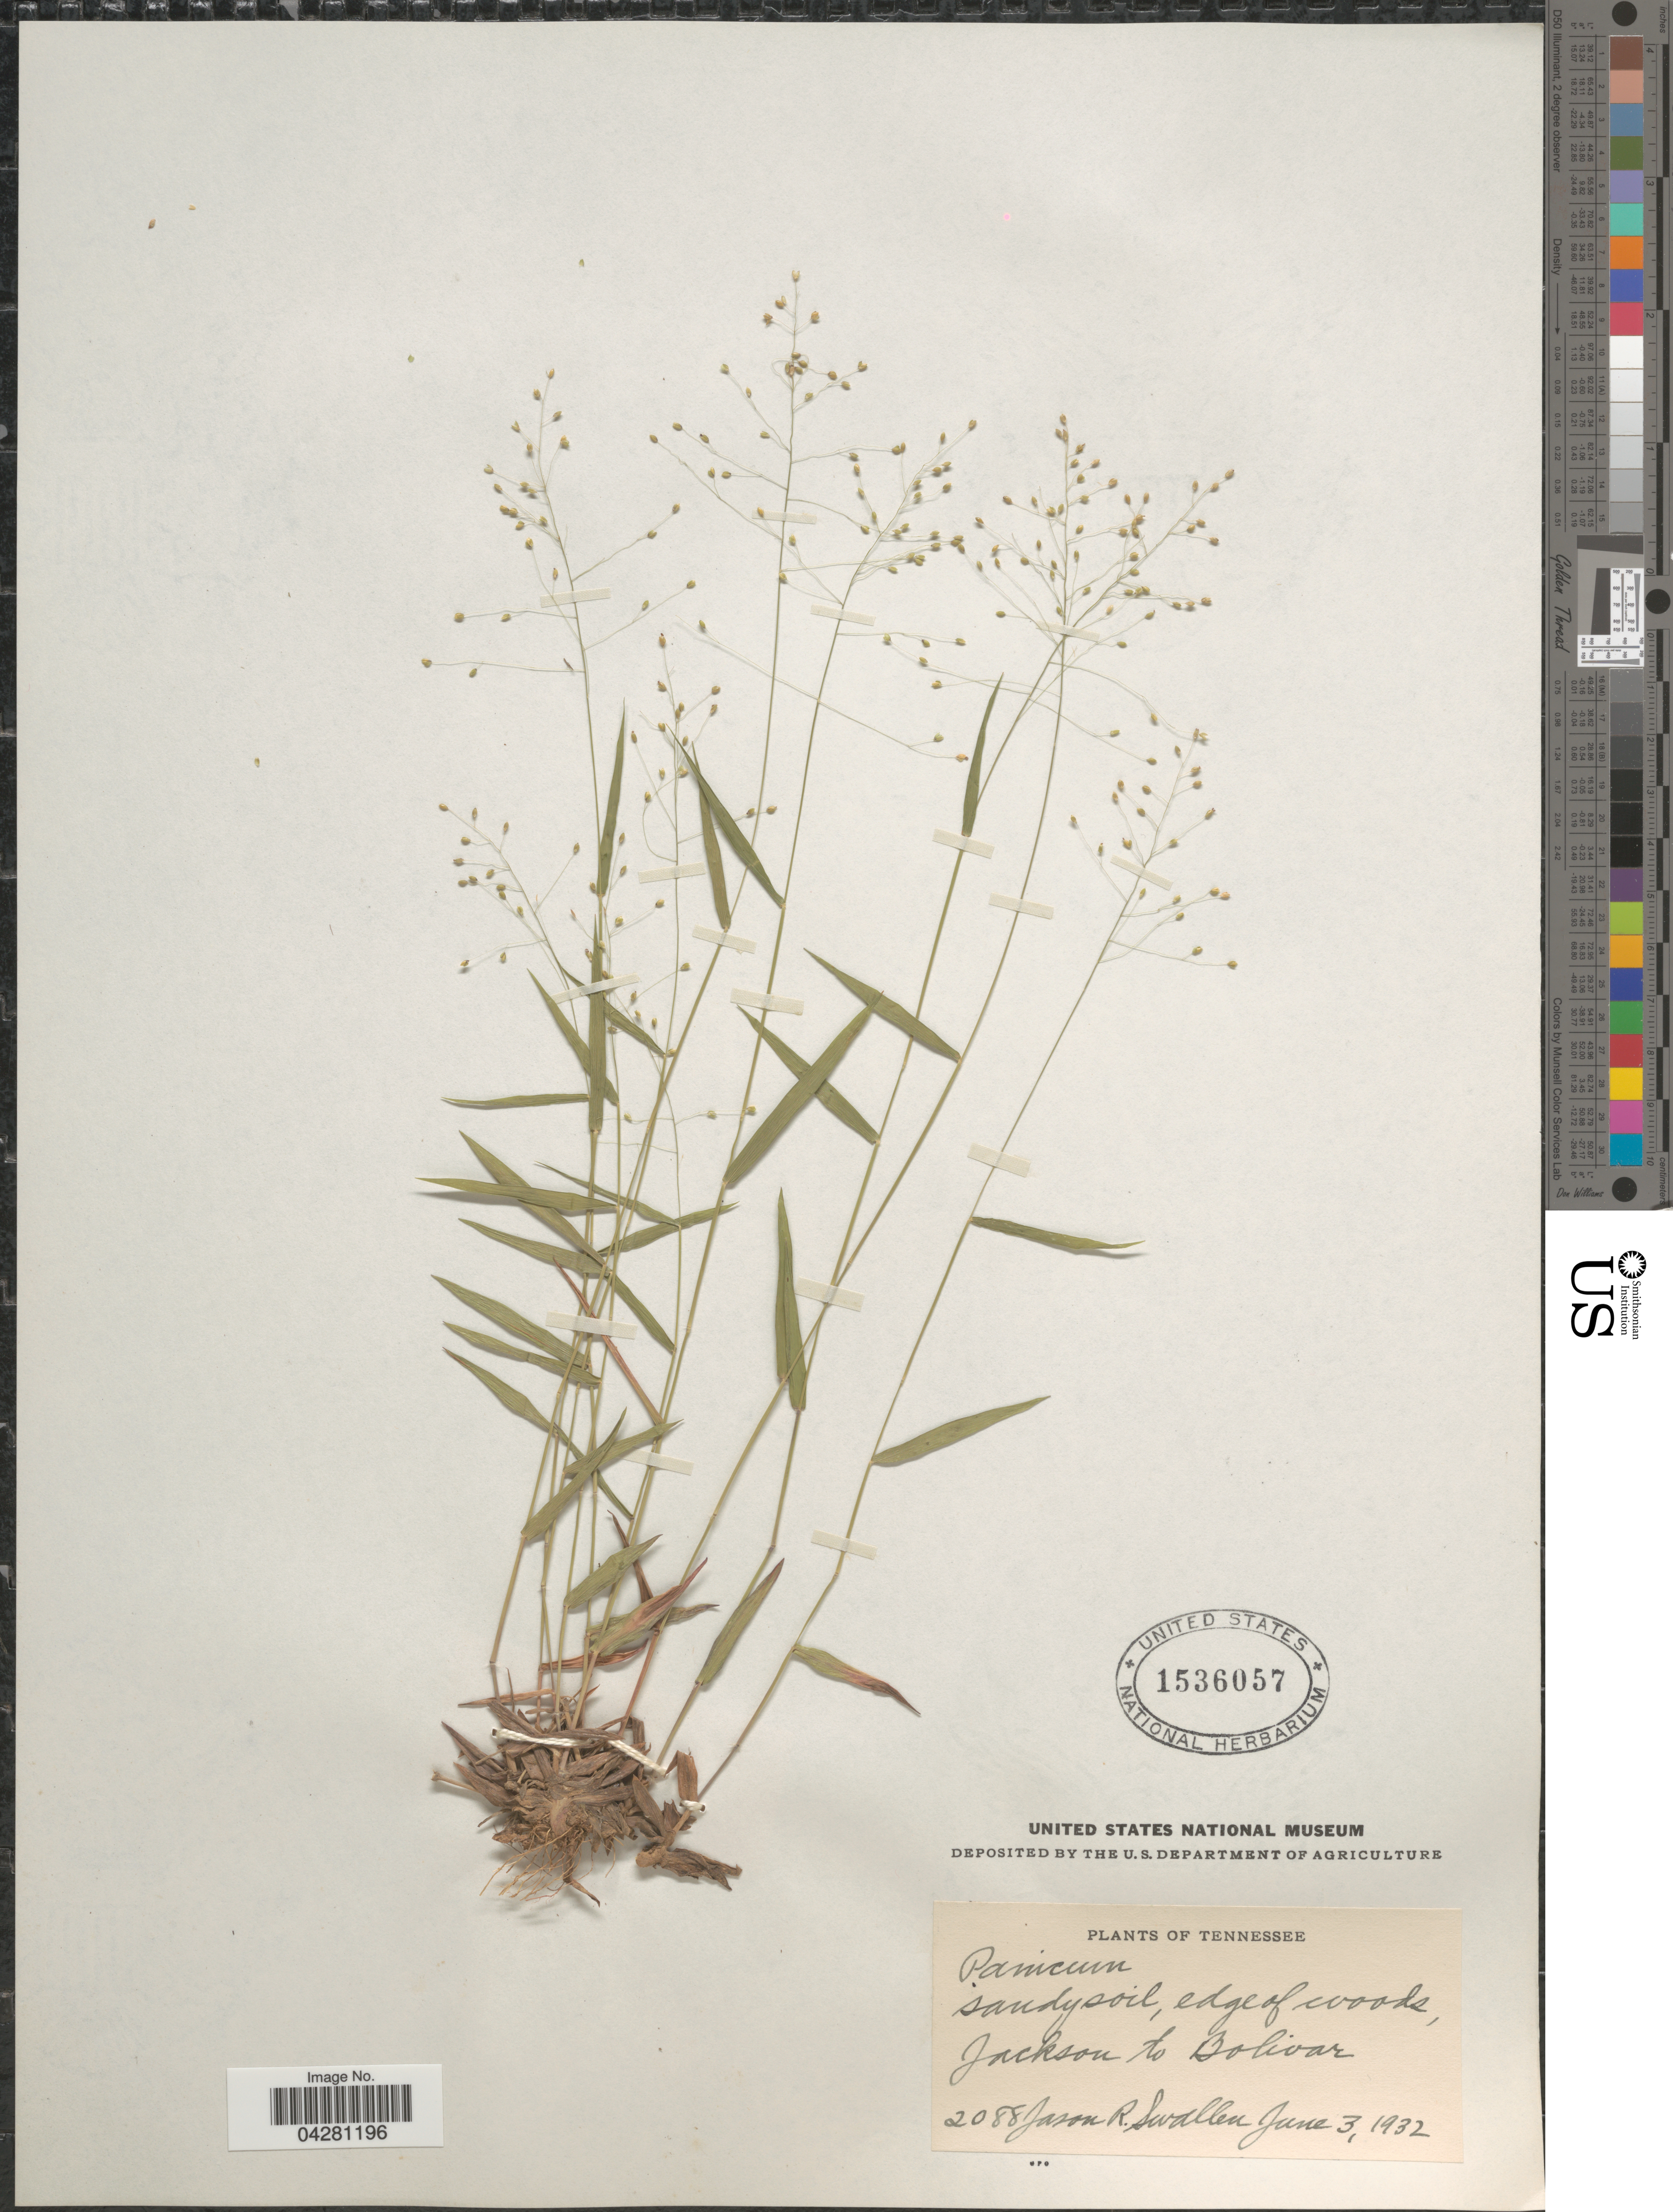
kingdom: Plantae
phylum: Tracheophyta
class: Liliopsida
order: Poales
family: Poaceae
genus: Dichanthelium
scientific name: Dichanthelium dichotomum var. dichotomum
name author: (L.) Gould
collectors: J. R. Swallen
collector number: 2088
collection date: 1932-06-03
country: United States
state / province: Tennessee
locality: Jackson to Bolivar.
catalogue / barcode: US 1536057